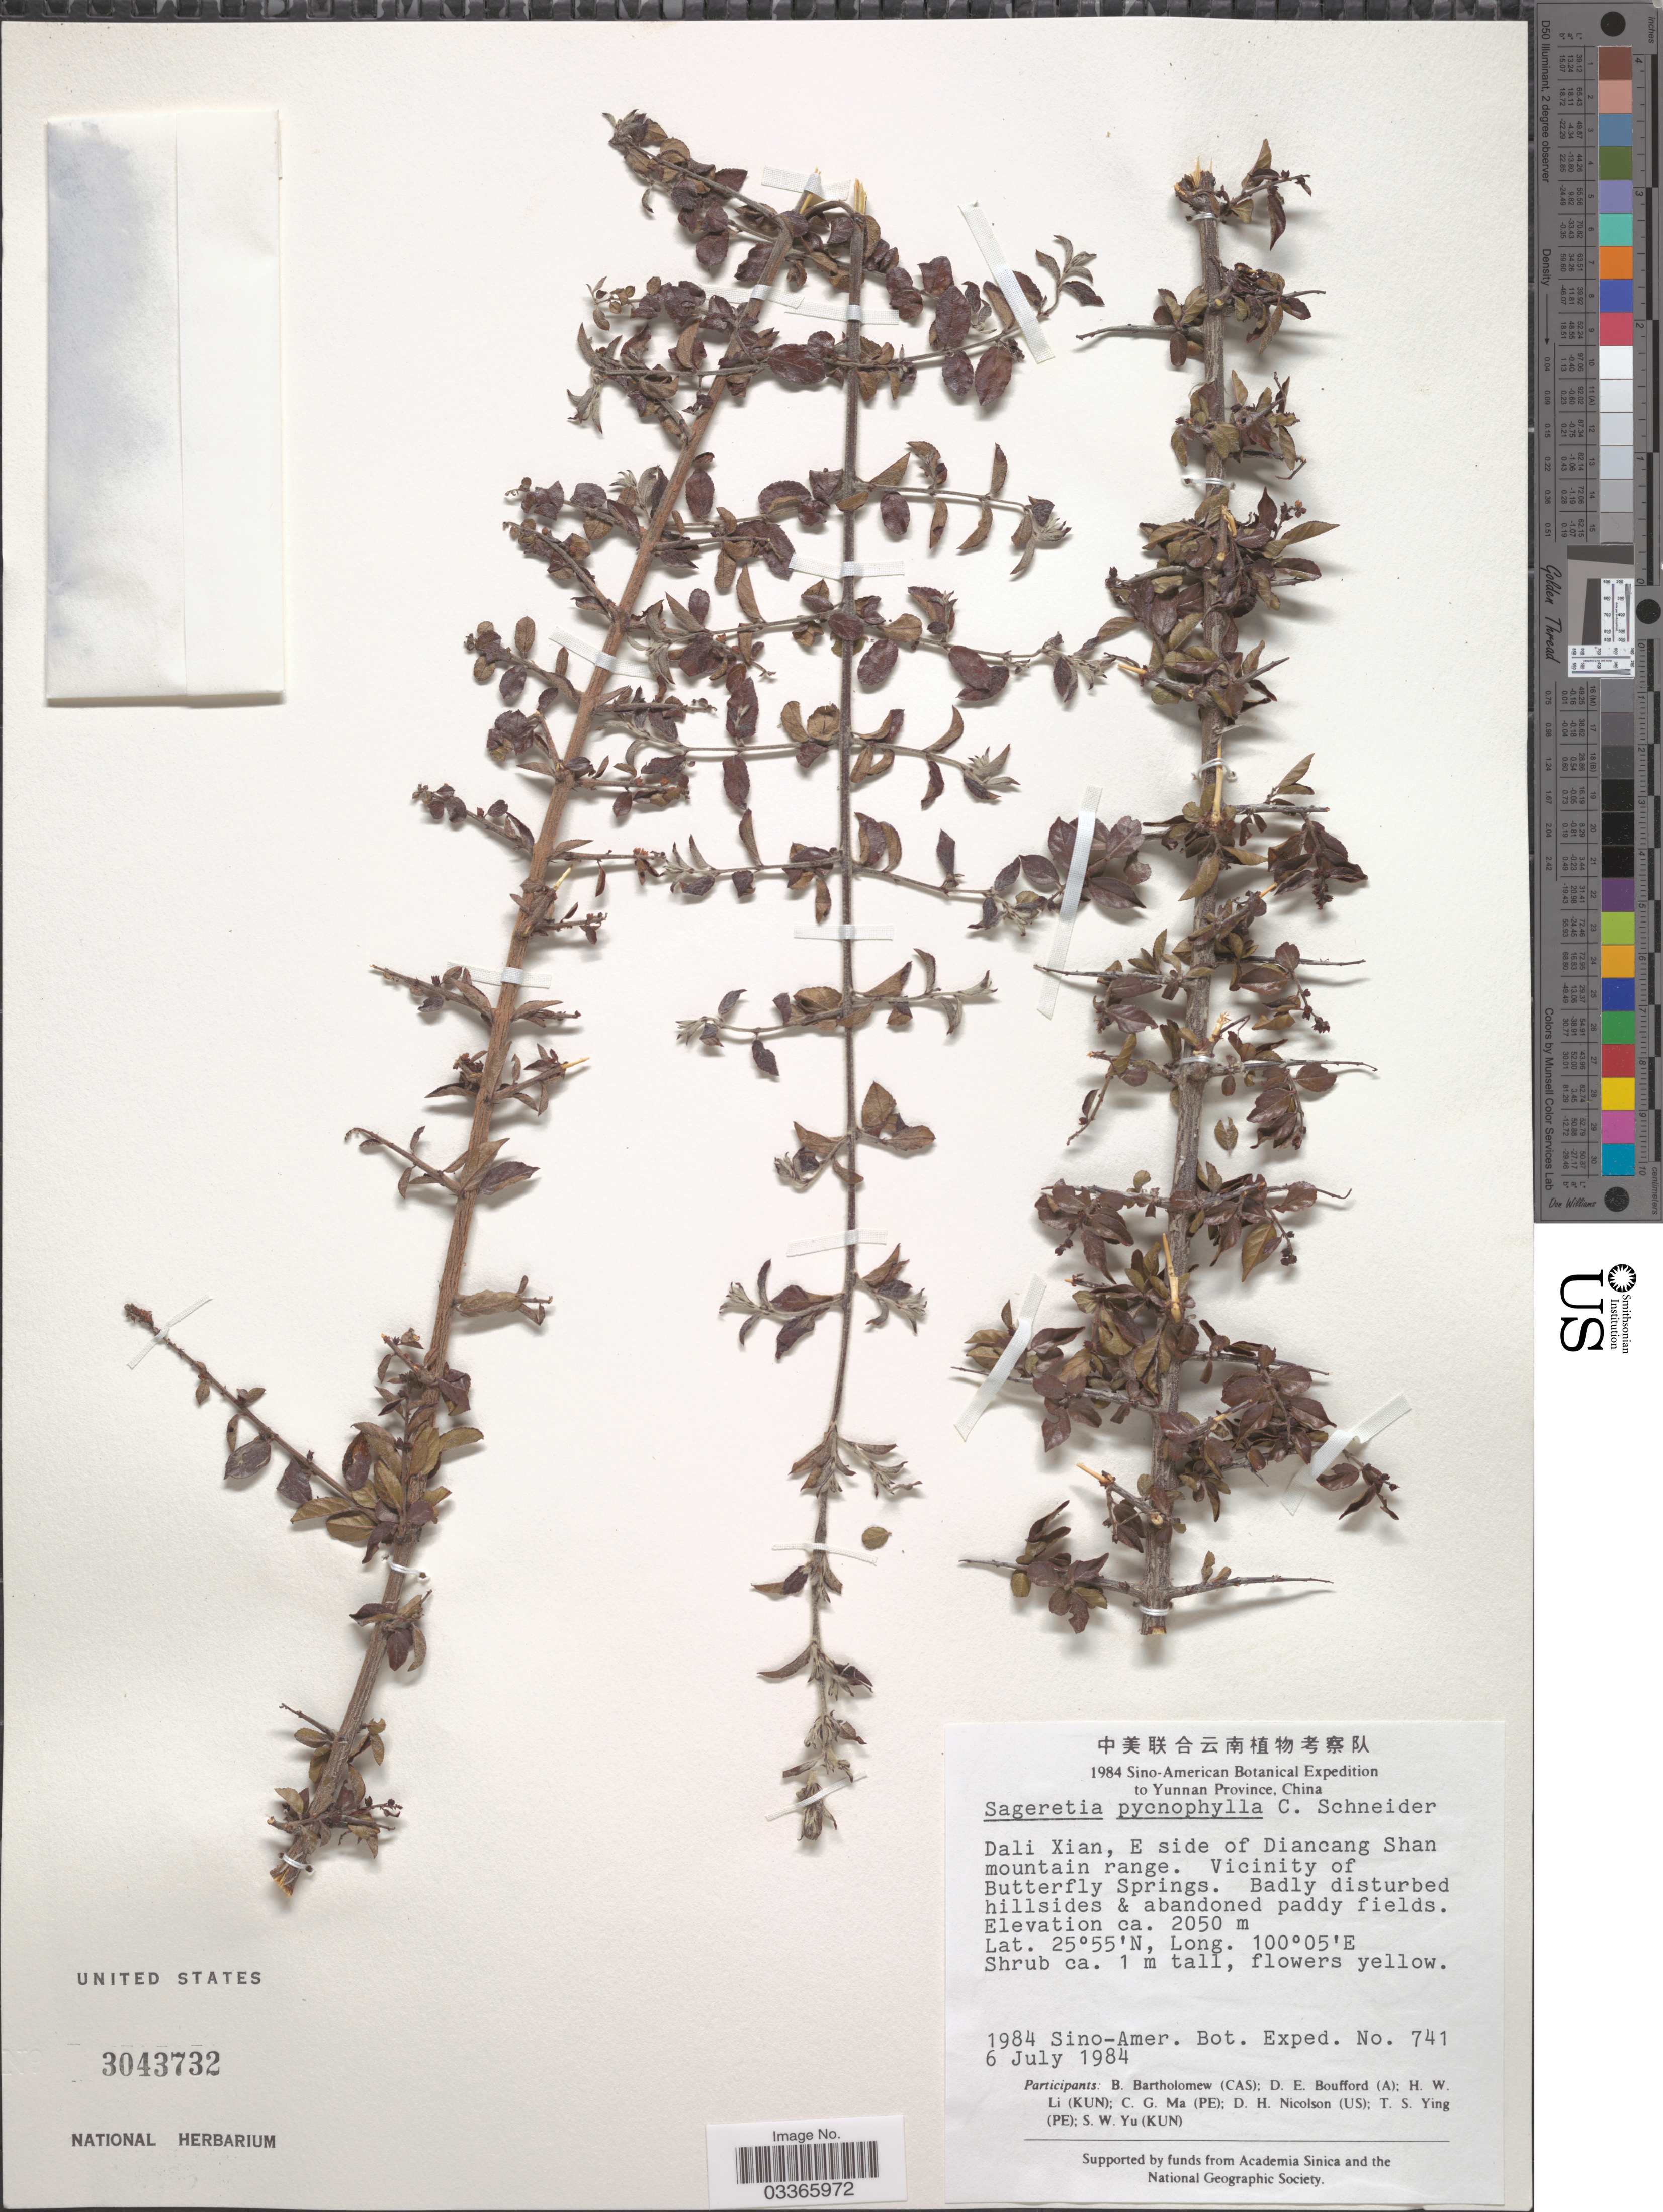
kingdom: Plantae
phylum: Tracheophyta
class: Magnoliopsida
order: Rosales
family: Rhamnaceae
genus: Sageretia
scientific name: Sageretia thea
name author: (Osbeck) M.C. Johnst.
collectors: Sino-Amer. Bot. Exped. 1984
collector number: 741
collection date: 1984-07-06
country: China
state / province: Yunnan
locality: Dali Xian, E side of Diancang Shan mountain range. Vicinity of Butterfly Springs.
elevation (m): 2050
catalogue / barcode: US 3043732